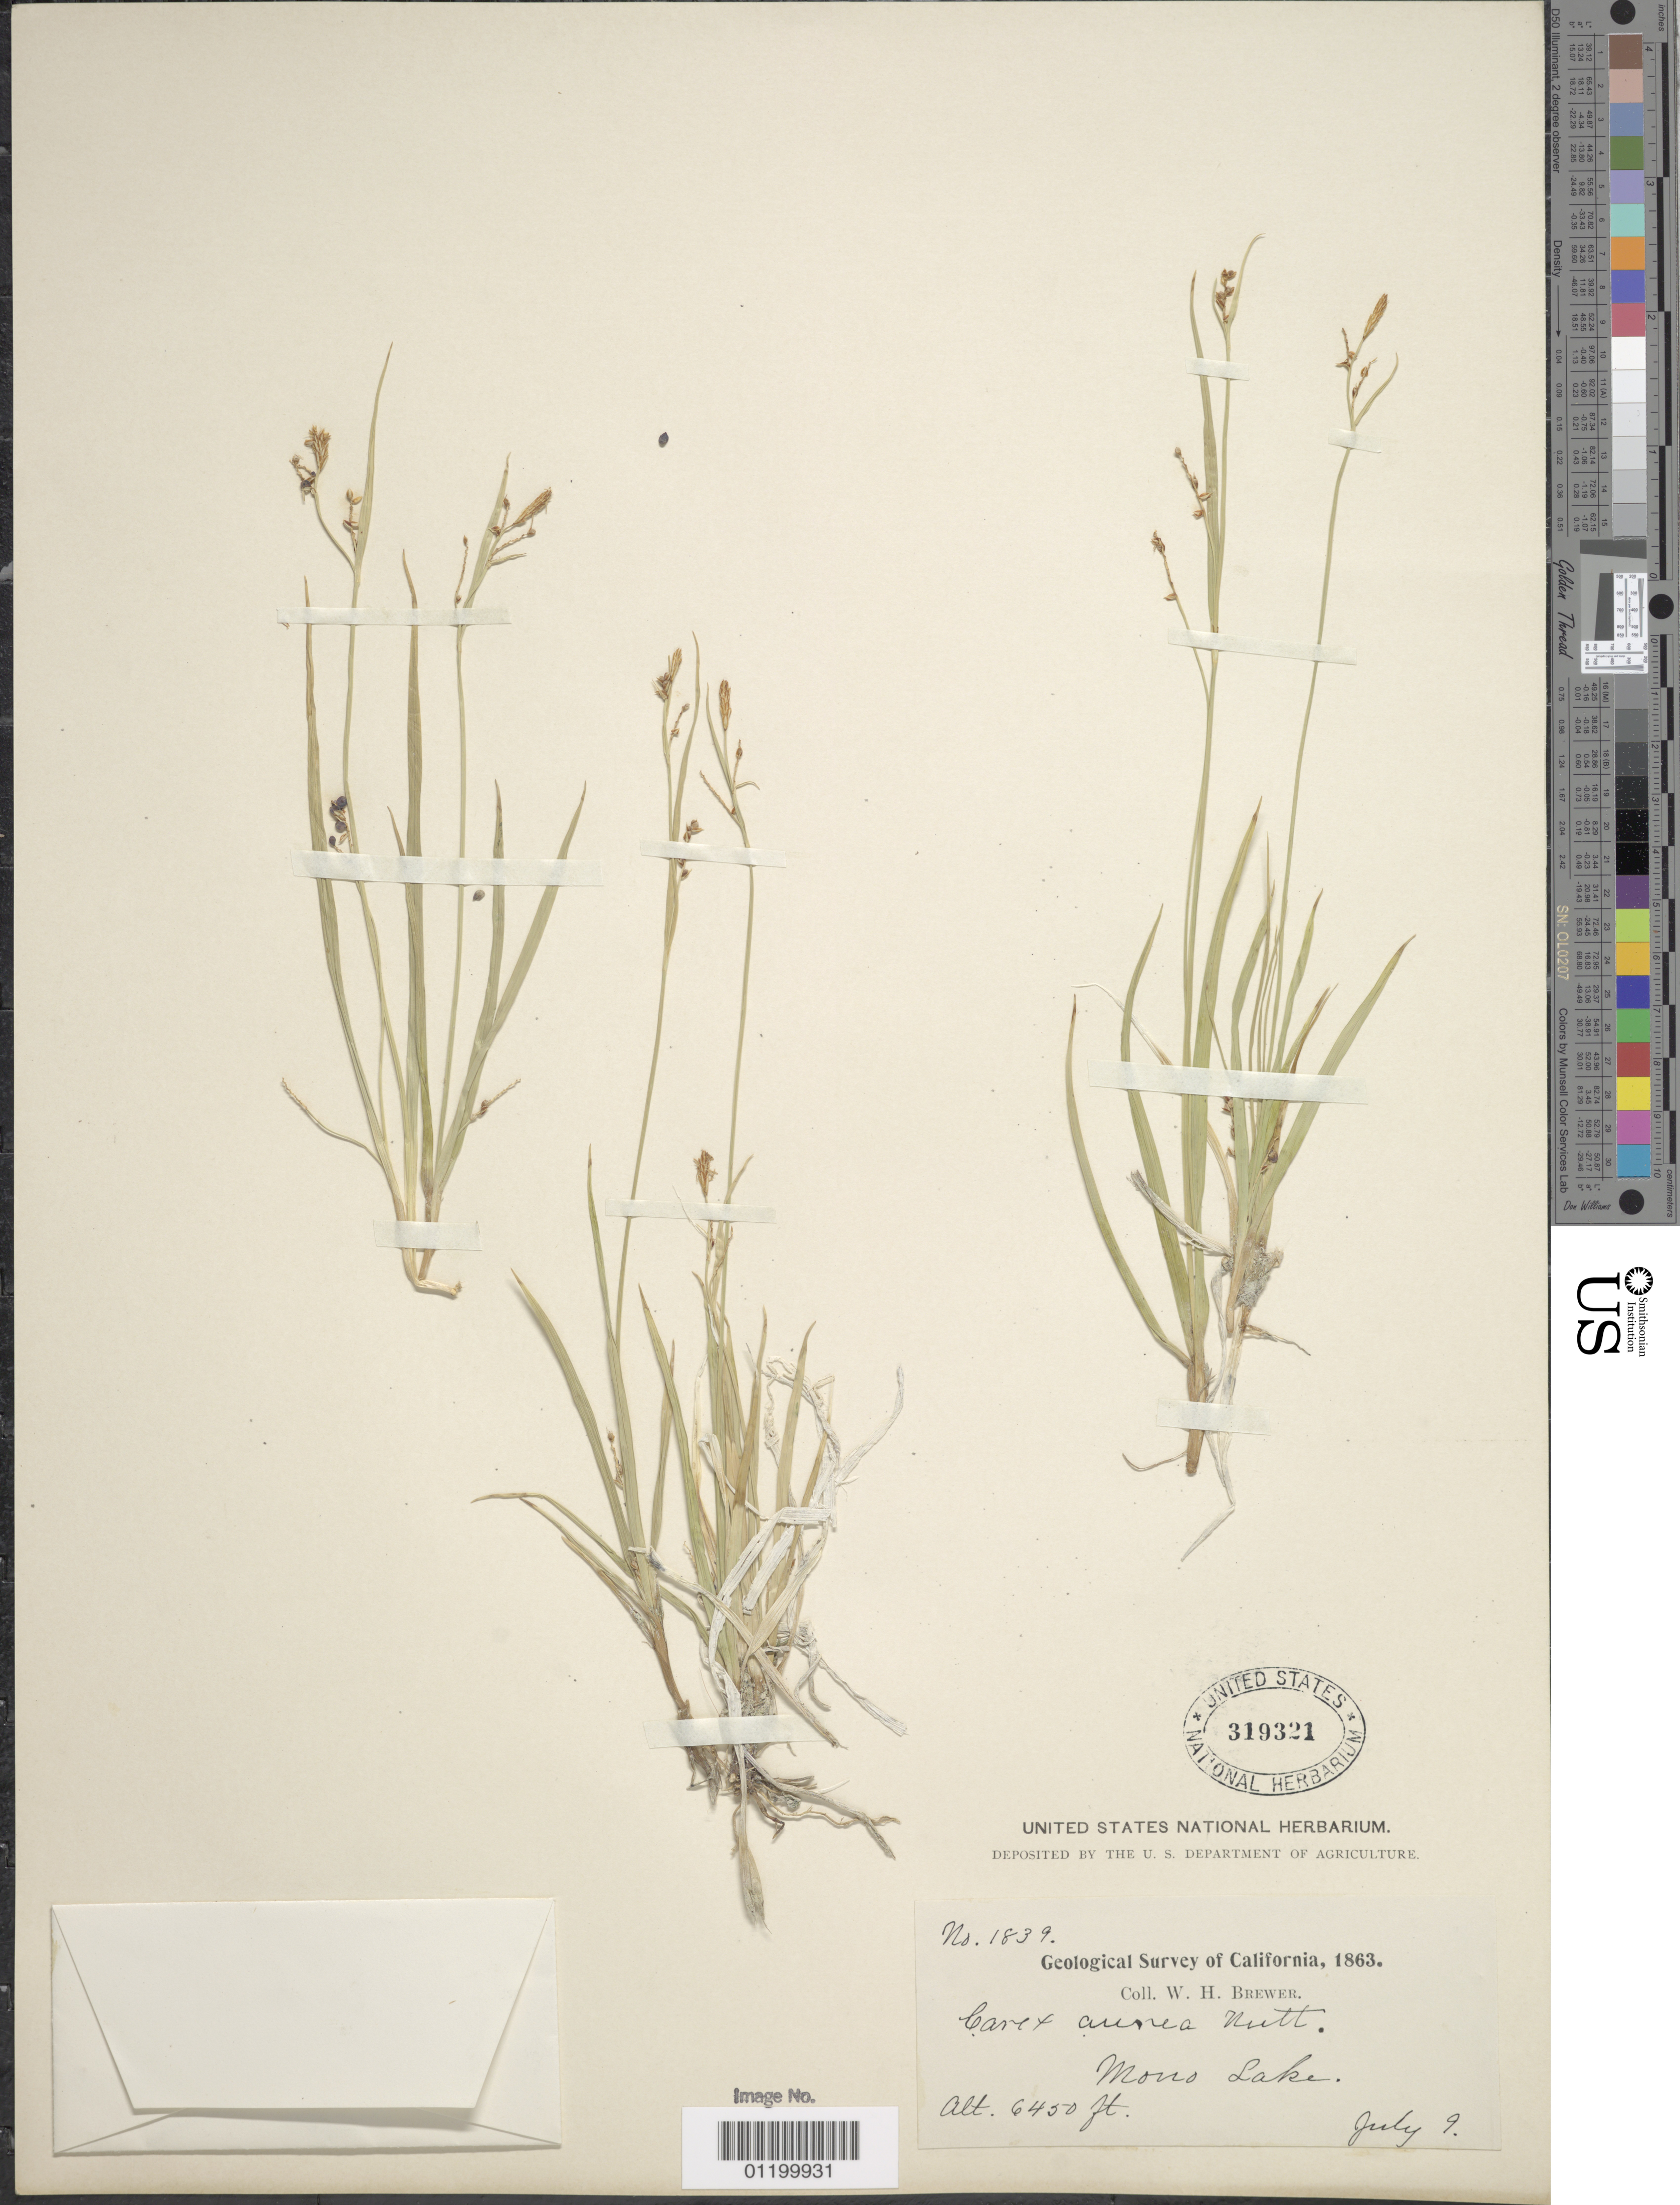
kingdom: Plantae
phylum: Tracheophyta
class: Liliopsida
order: Poales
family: Cyperaceae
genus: Carex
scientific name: Carex aurea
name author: Nutt.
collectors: G. M. Krasly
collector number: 1839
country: United States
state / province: California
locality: Mono Lake.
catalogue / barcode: US 319321